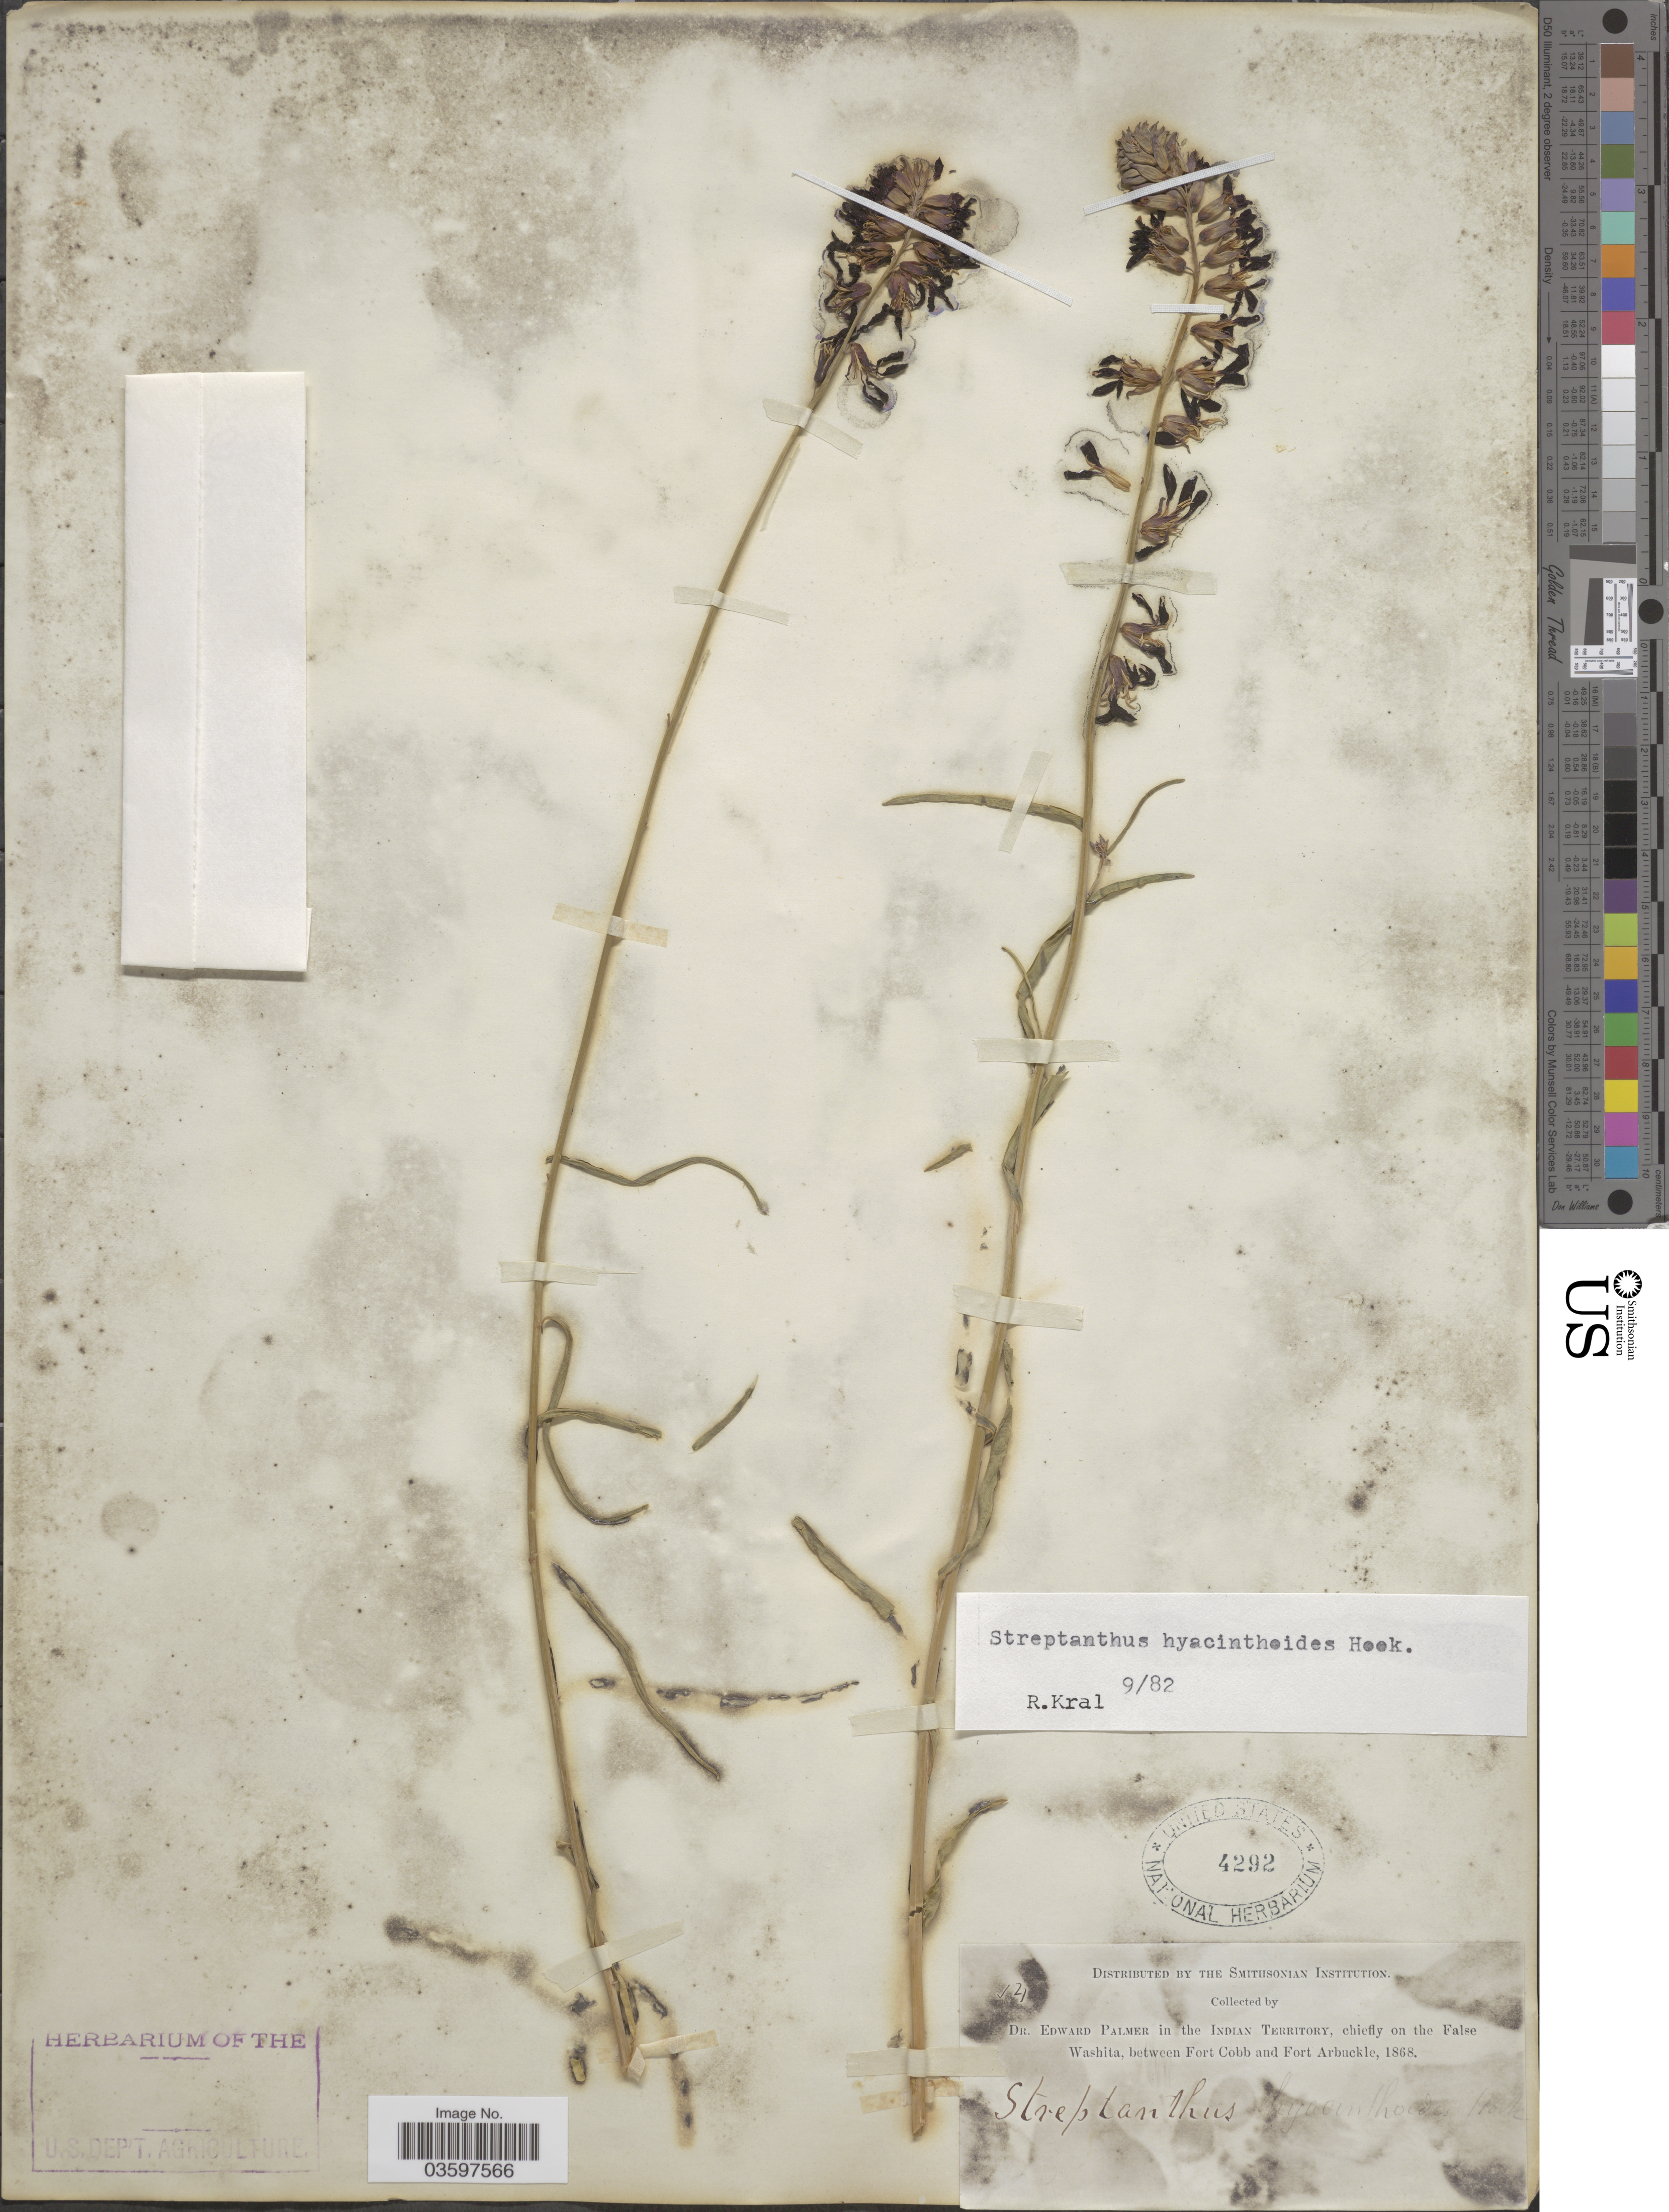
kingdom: Plantae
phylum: Tracheophyta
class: Magnoliopsida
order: Brassicales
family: Brassicaceae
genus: Streptanthus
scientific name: Streptanthus hyacinthoides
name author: Hook.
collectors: E. Palmer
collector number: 14*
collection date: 1868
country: United States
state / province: Oklahoma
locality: In the Indian Territory, chiefly on the False Washita, between Fort Cobb and Fort Arbuckle.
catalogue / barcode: US 4292